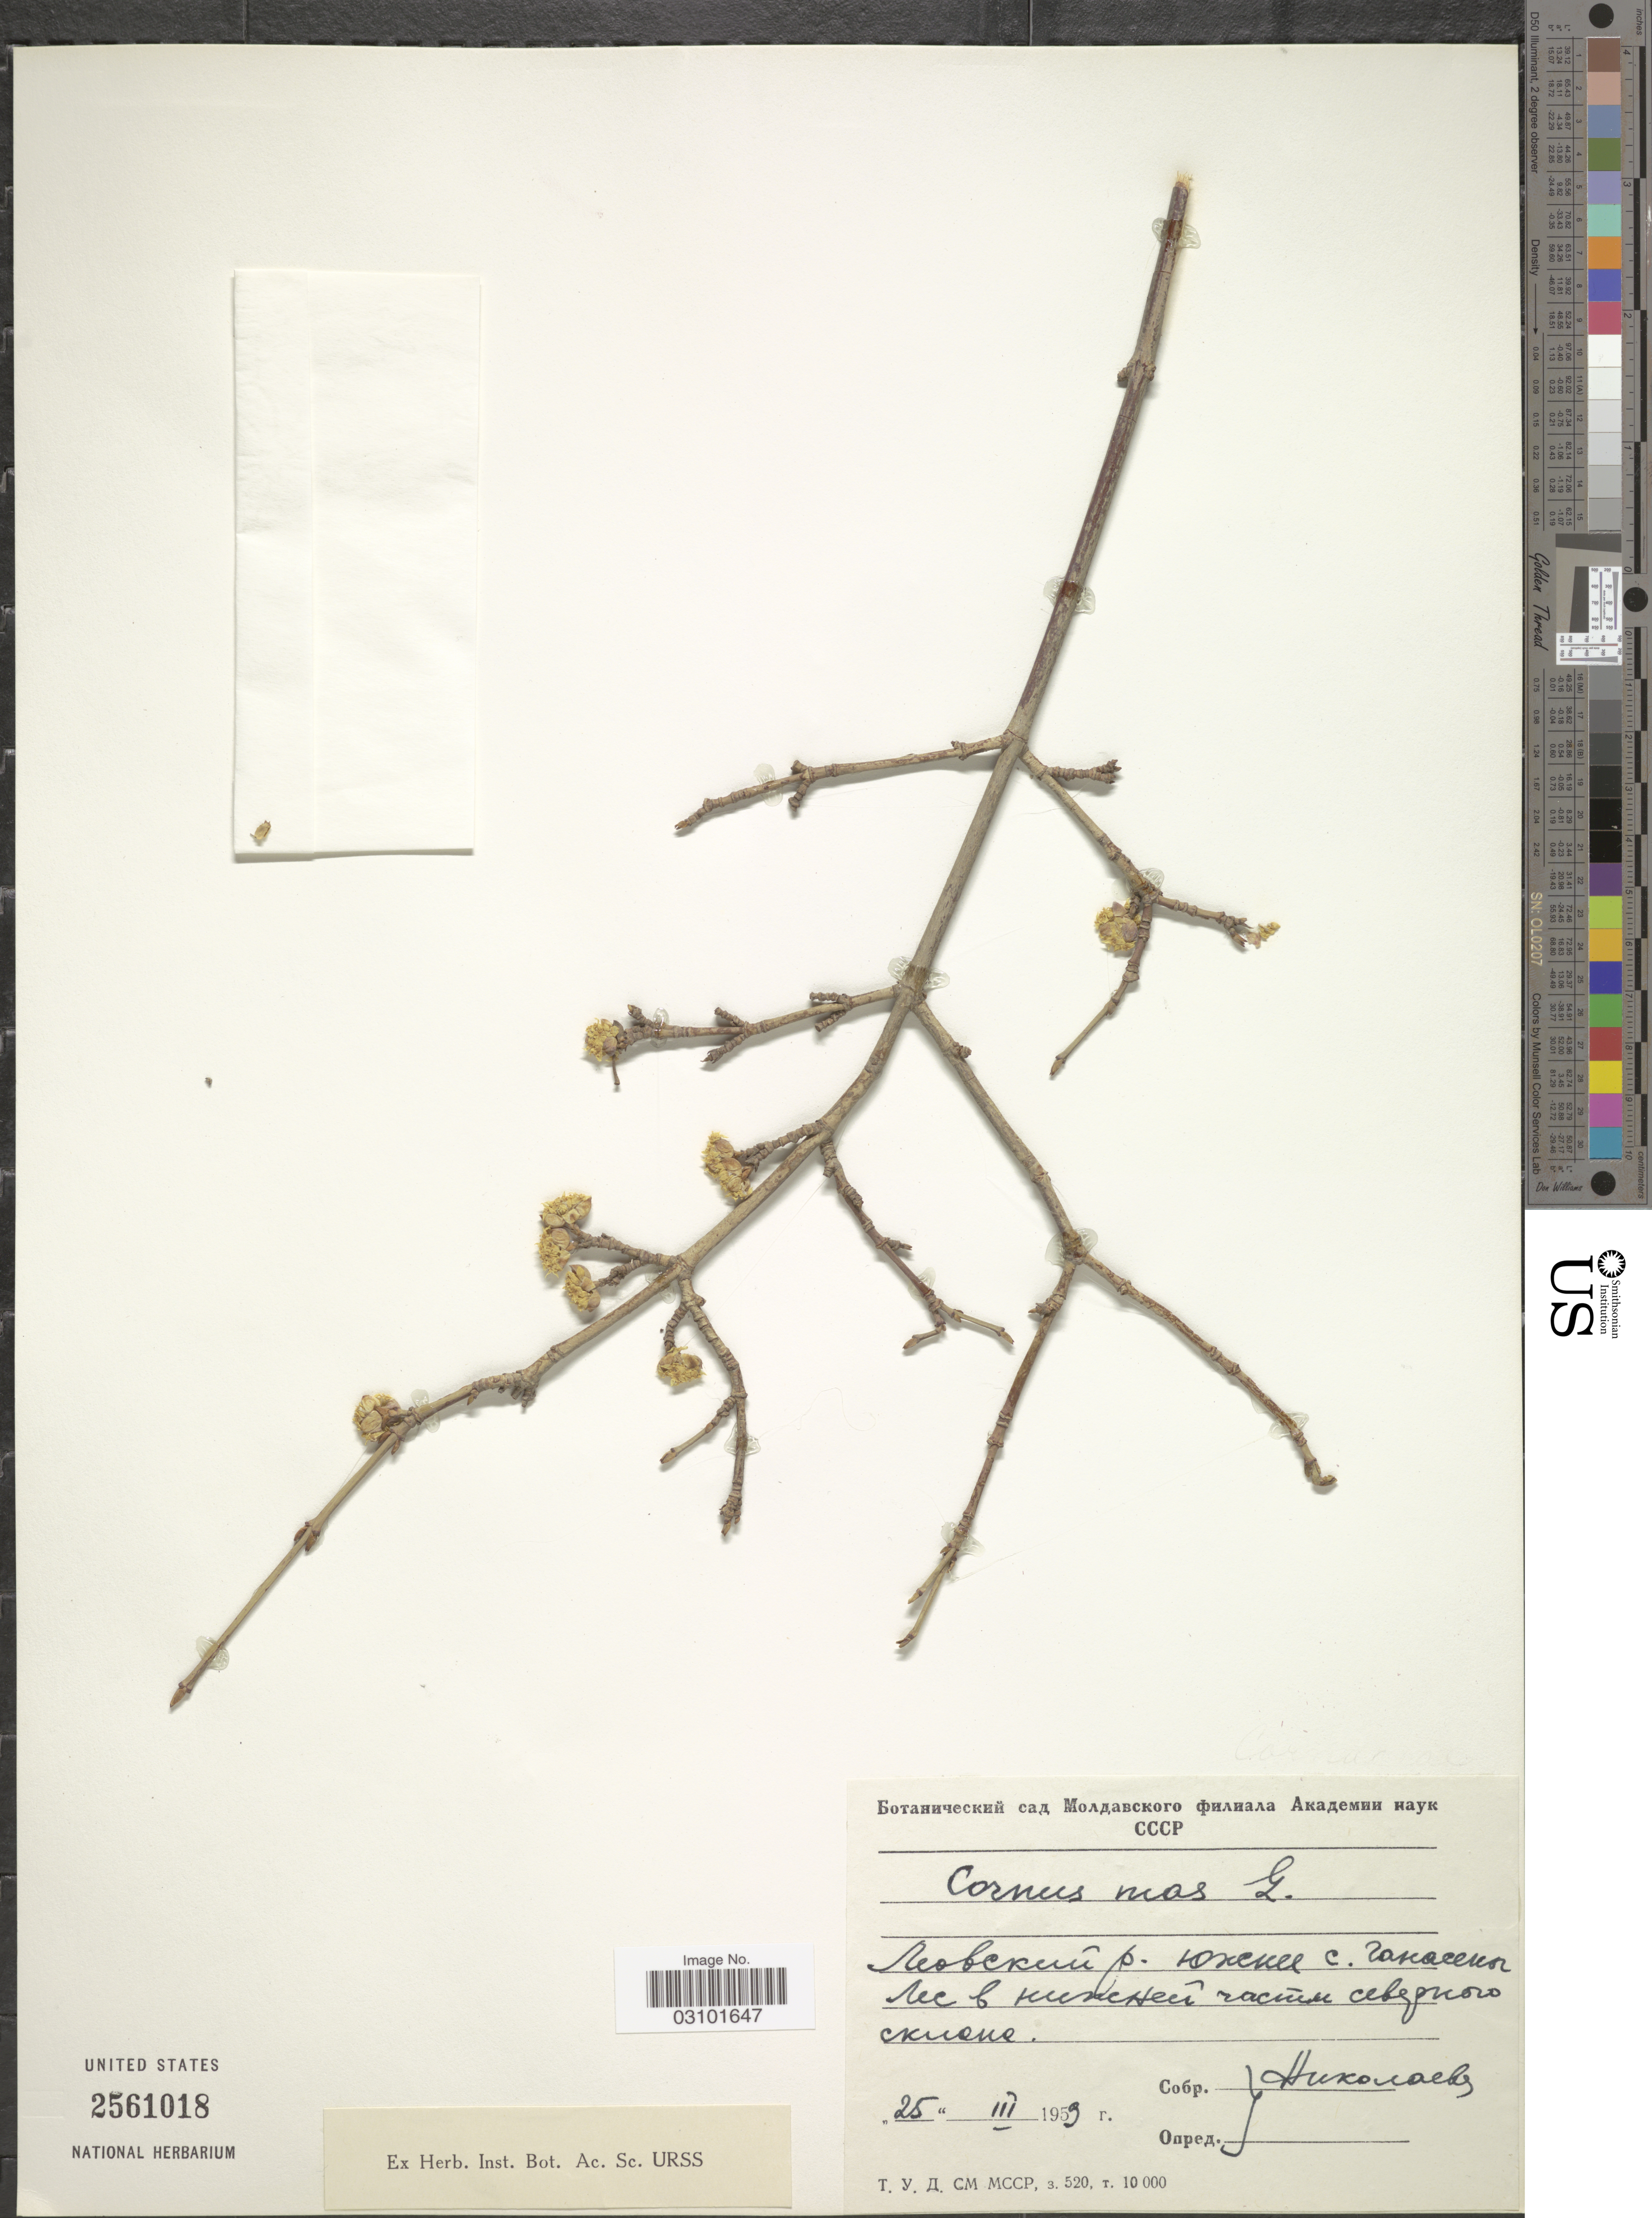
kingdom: Plantae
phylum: Tracheophyta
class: Magnoliopsida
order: Cornales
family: Cornaceae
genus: Cornus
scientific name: Cornus mas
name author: L.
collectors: Nikolaeva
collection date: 1959-03-25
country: Moldova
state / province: Leova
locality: S of village Hanaseni.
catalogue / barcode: US 2561018